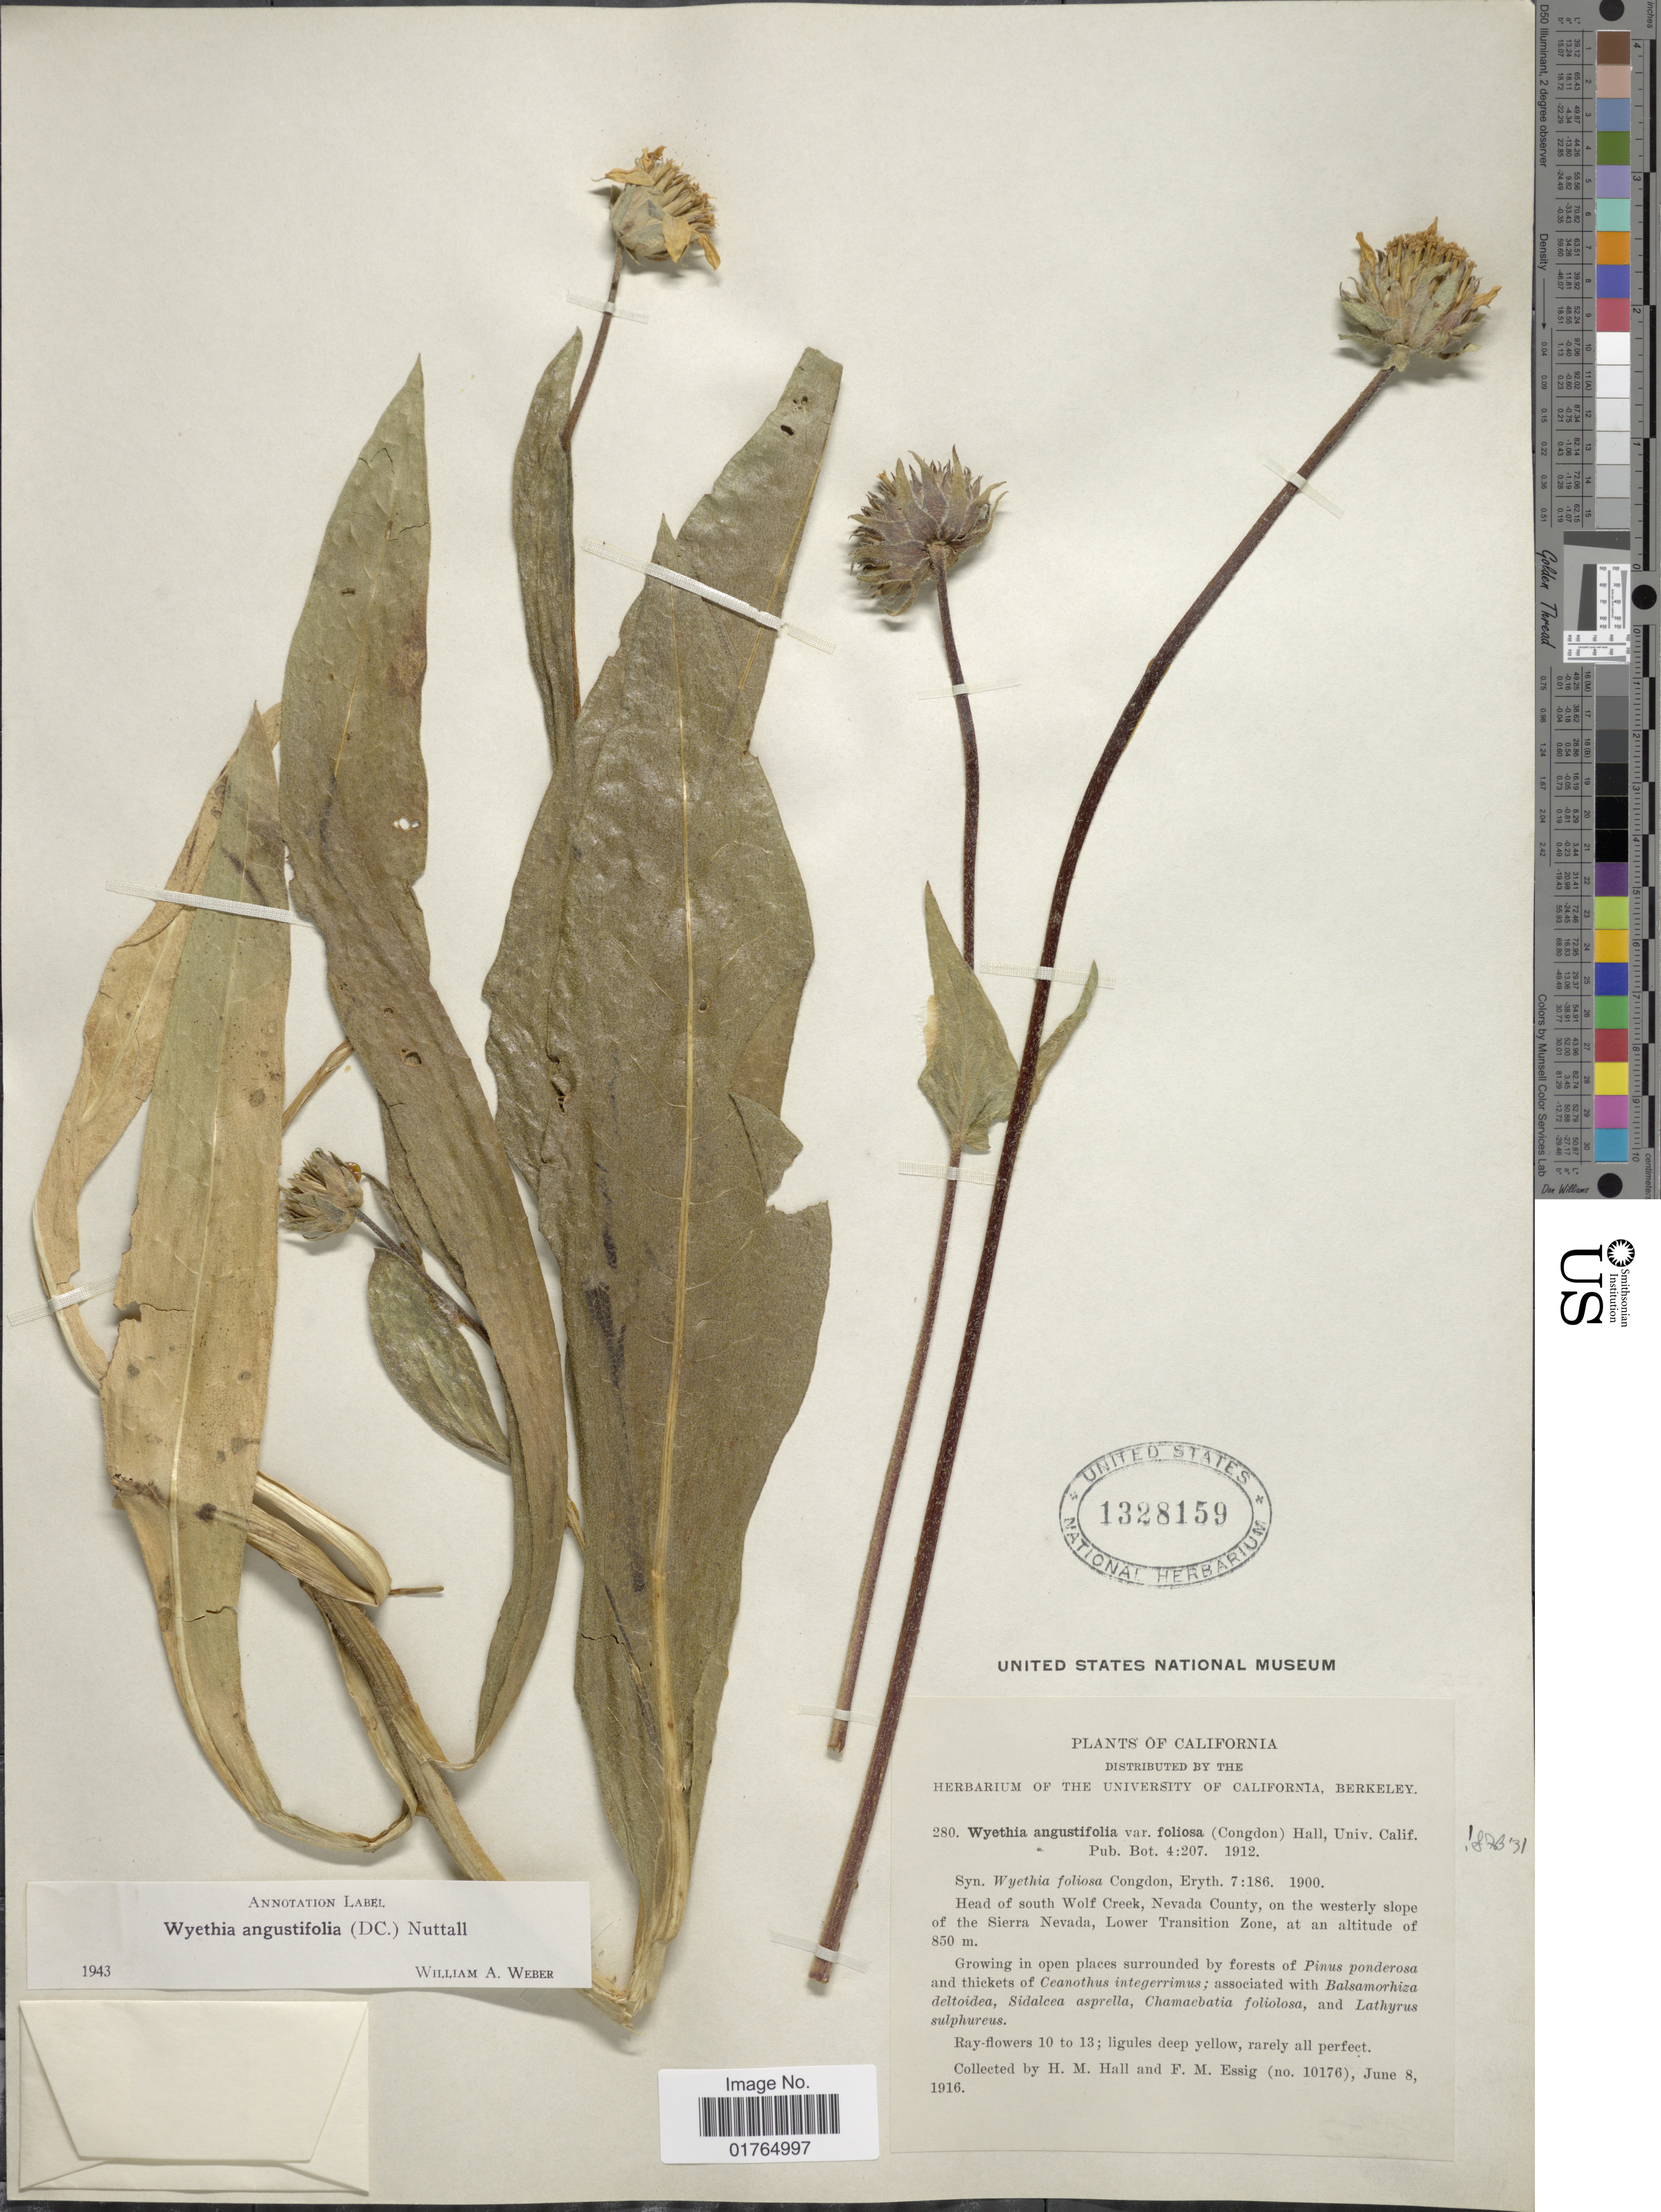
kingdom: Plantae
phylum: Tracheophyta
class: Magnoliopsida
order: Asterales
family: Asteraceae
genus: Wyethia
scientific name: Wyethia angustifolia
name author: (DC.) Nutt.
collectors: H. M. Hall & F. Essig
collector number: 10176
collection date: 1916-06-08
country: United States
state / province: California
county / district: Nevada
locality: Head of South Wolf Creek, Nevada County, on the westerly slope of the Sierra Nevada, Lower Transition Zone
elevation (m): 850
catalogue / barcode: US 1328159